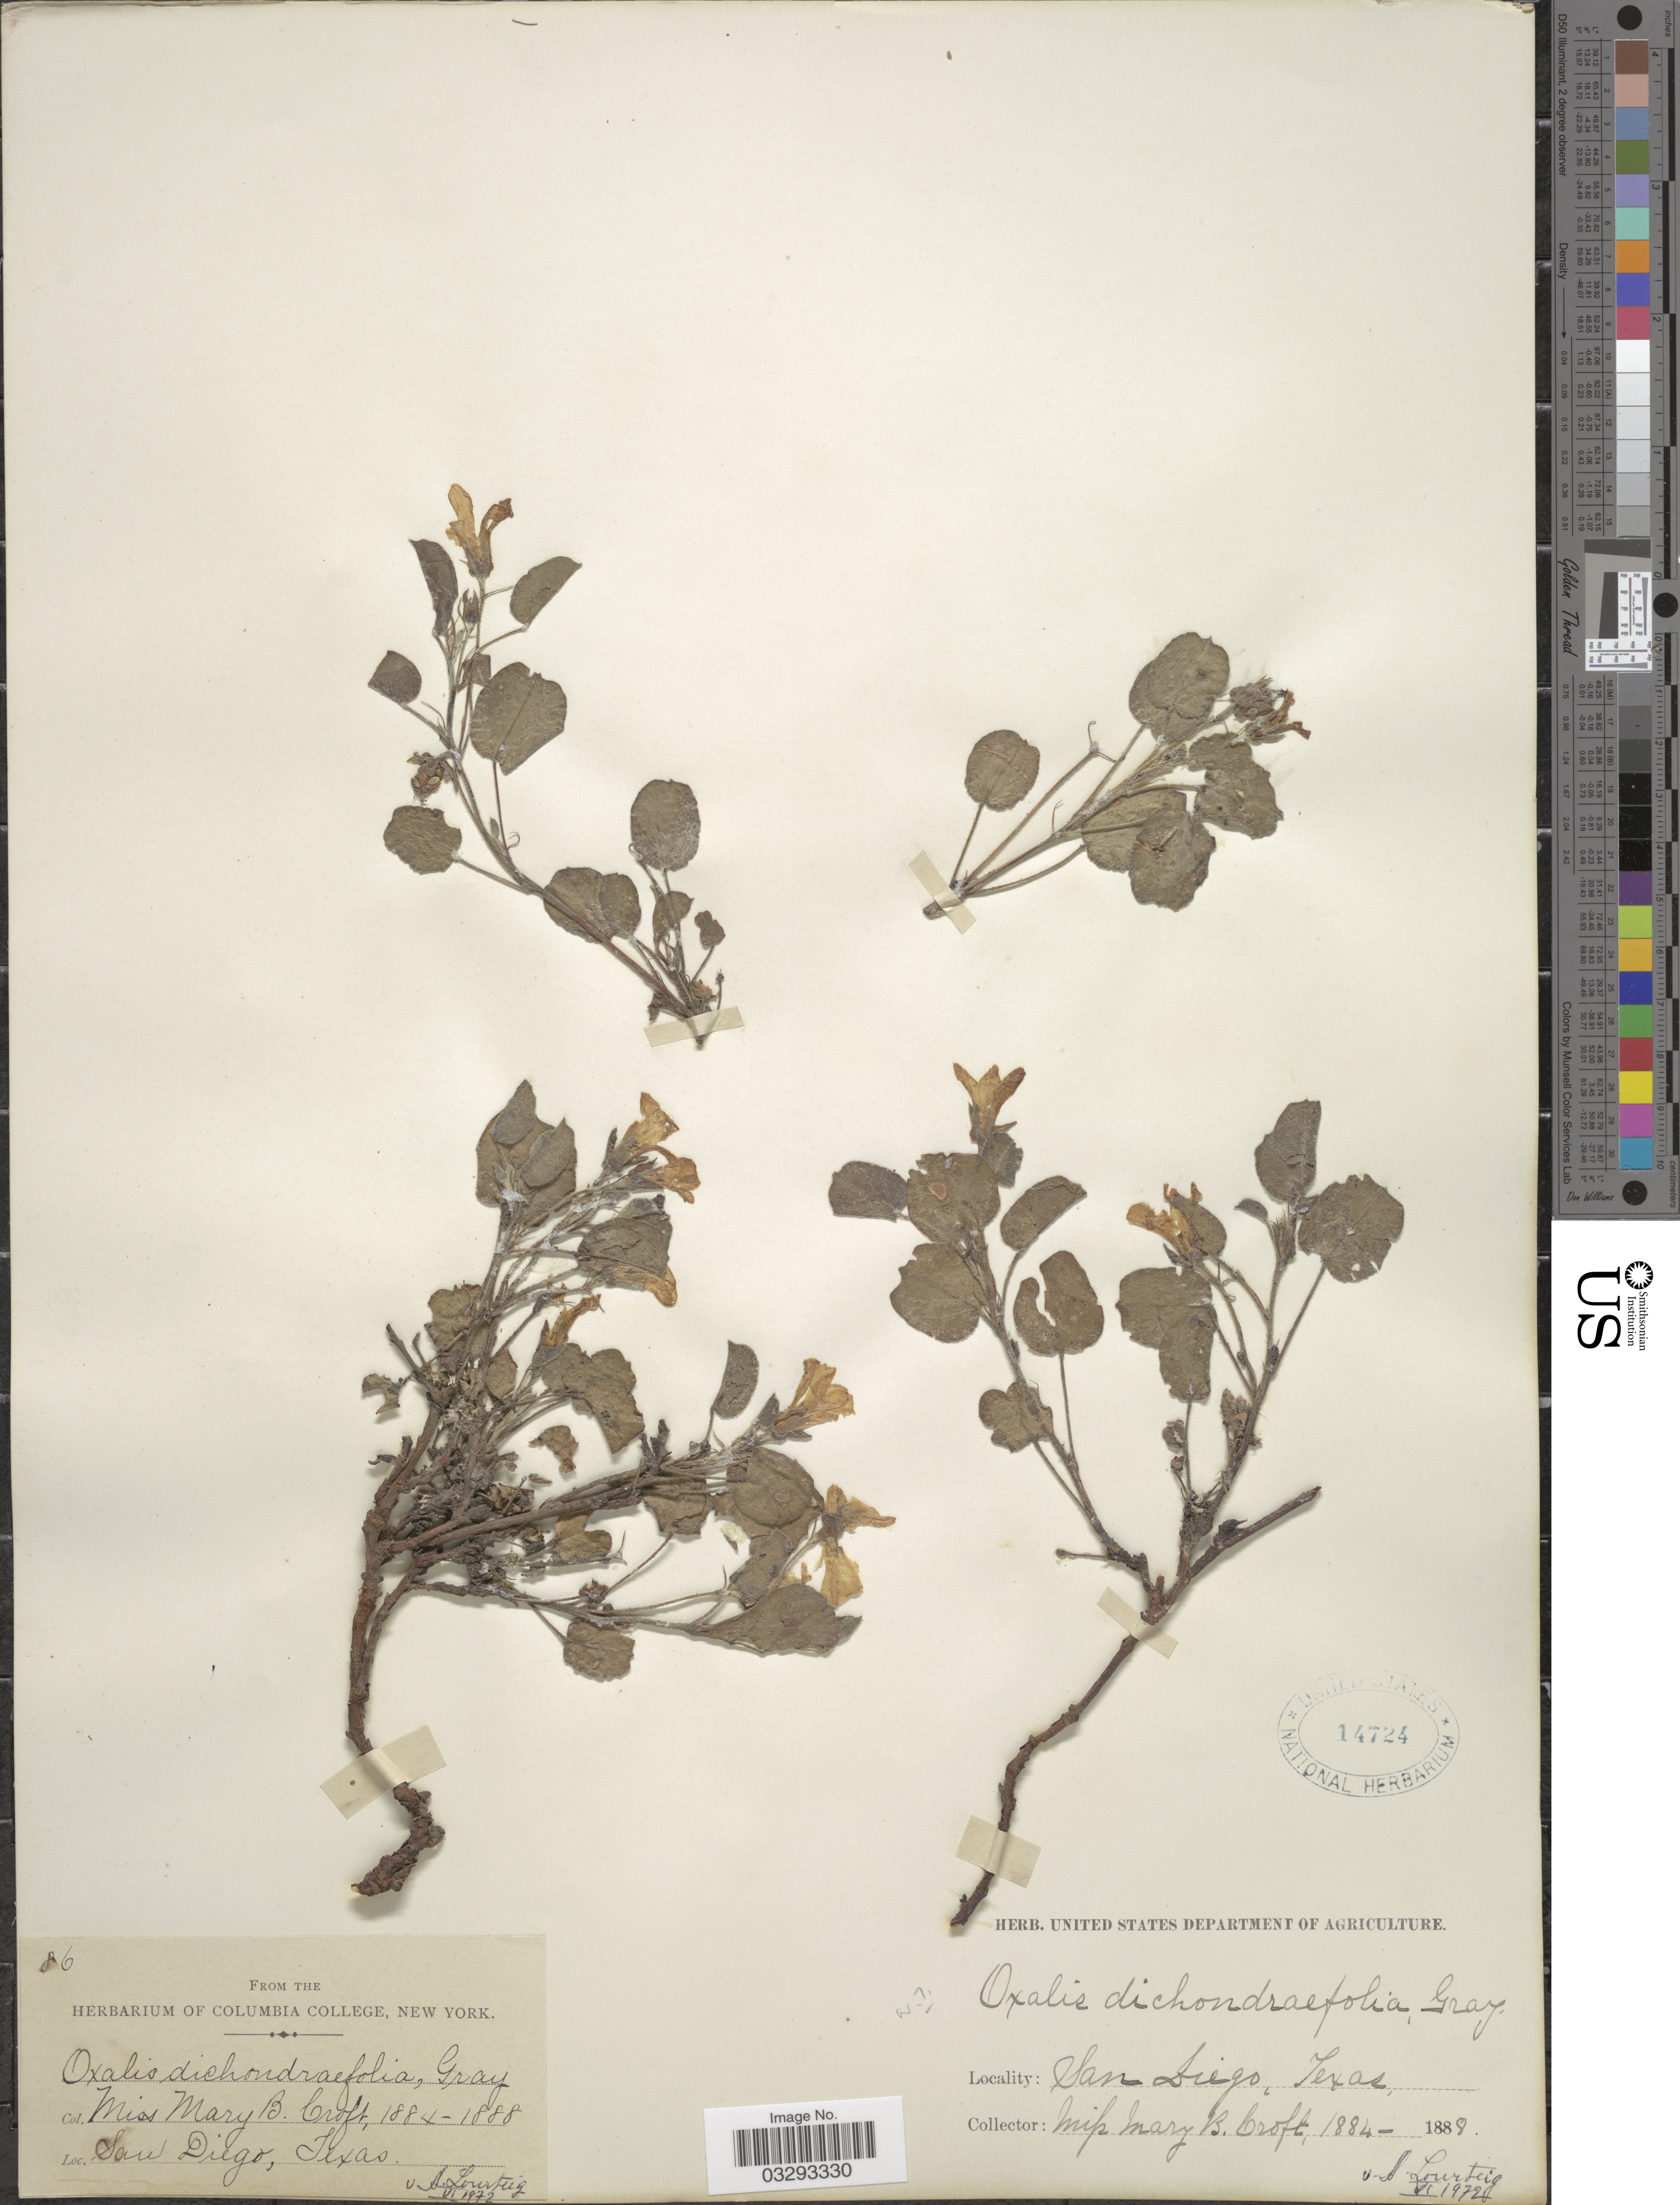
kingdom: Plantae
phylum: Tracheophyta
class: Magnoliopsida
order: Oxalidales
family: Oxalidaceae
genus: Oxalis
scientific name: Oxalis dichondraefolia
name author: A. Gray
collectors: M. Croft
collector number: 86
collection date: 1884/1888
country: United States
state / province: Texas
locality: San Diego.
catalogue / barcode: US 14724